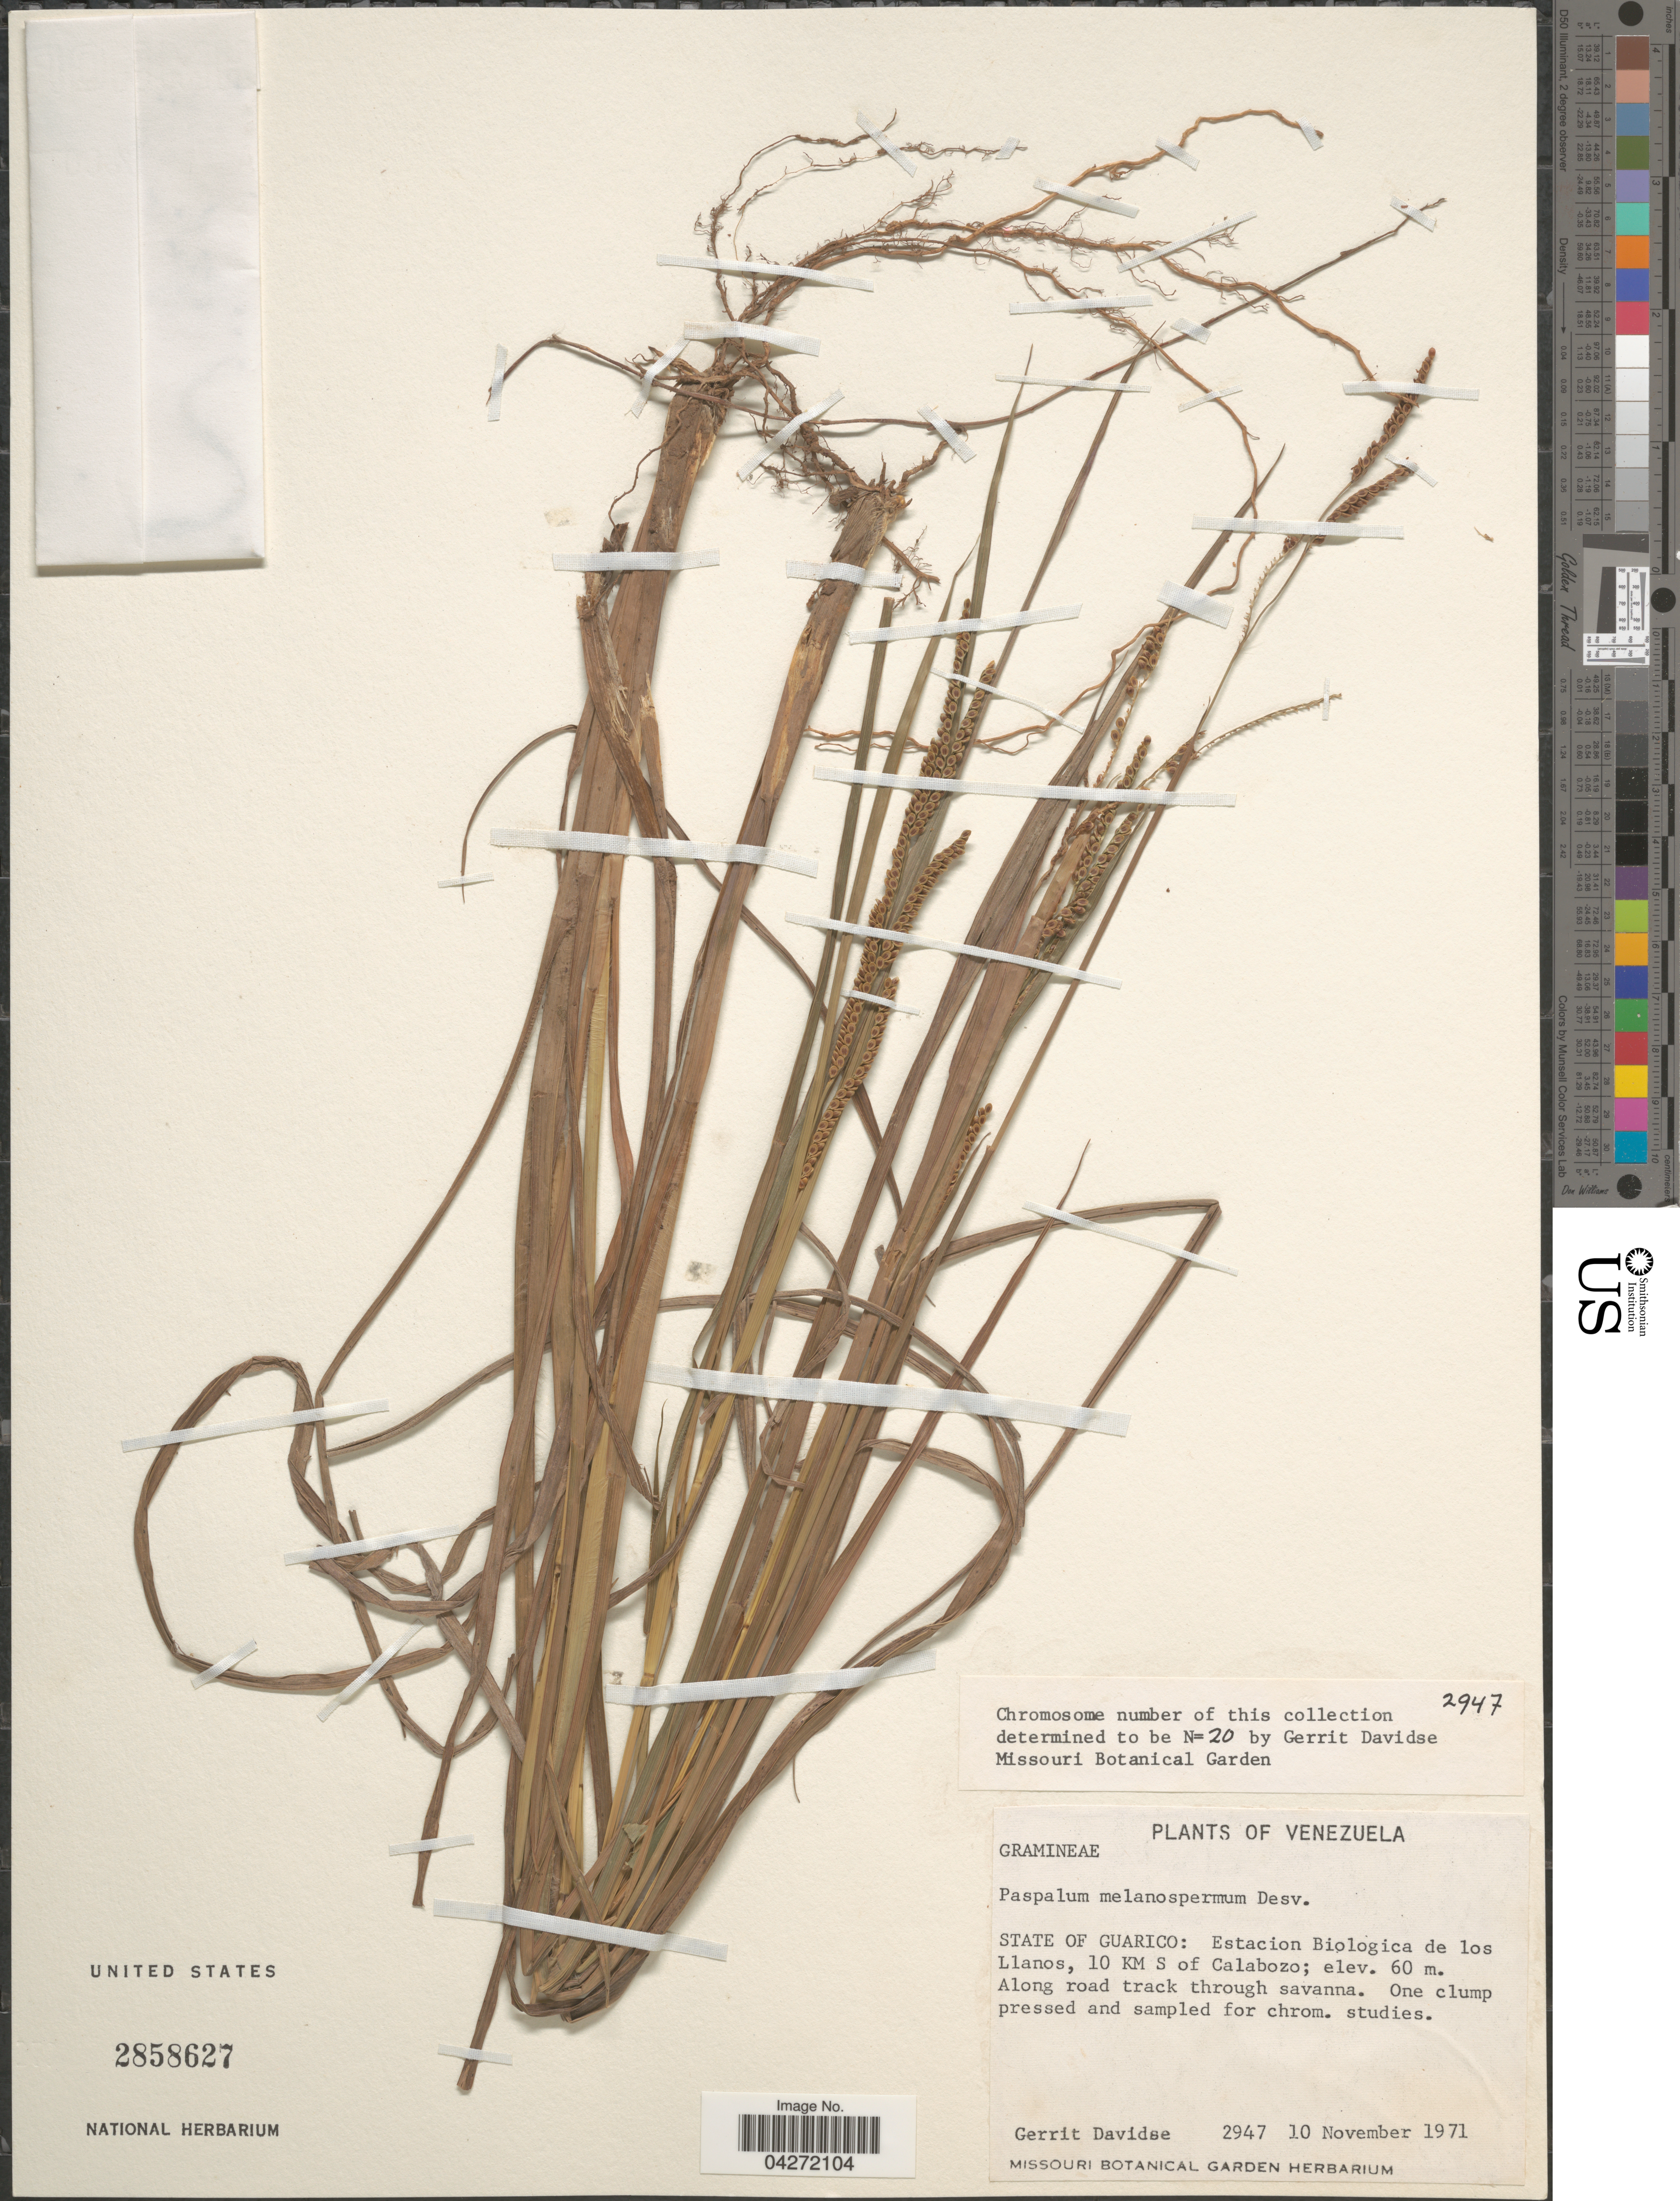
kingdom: Plantae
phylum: Tracheophyta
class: Liliopsida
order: Poales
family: Poaceae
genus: Paspalum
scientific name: Paspalum melanospermum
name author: Desv. ex Poir.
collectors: G. Davidse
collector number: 2947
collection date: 1971-11-10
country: Venezuela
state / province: Guarico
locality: Estacion Biologica de los Llanos, 10 KM S of Calabozo.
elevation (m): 60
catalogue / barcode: US 2858627